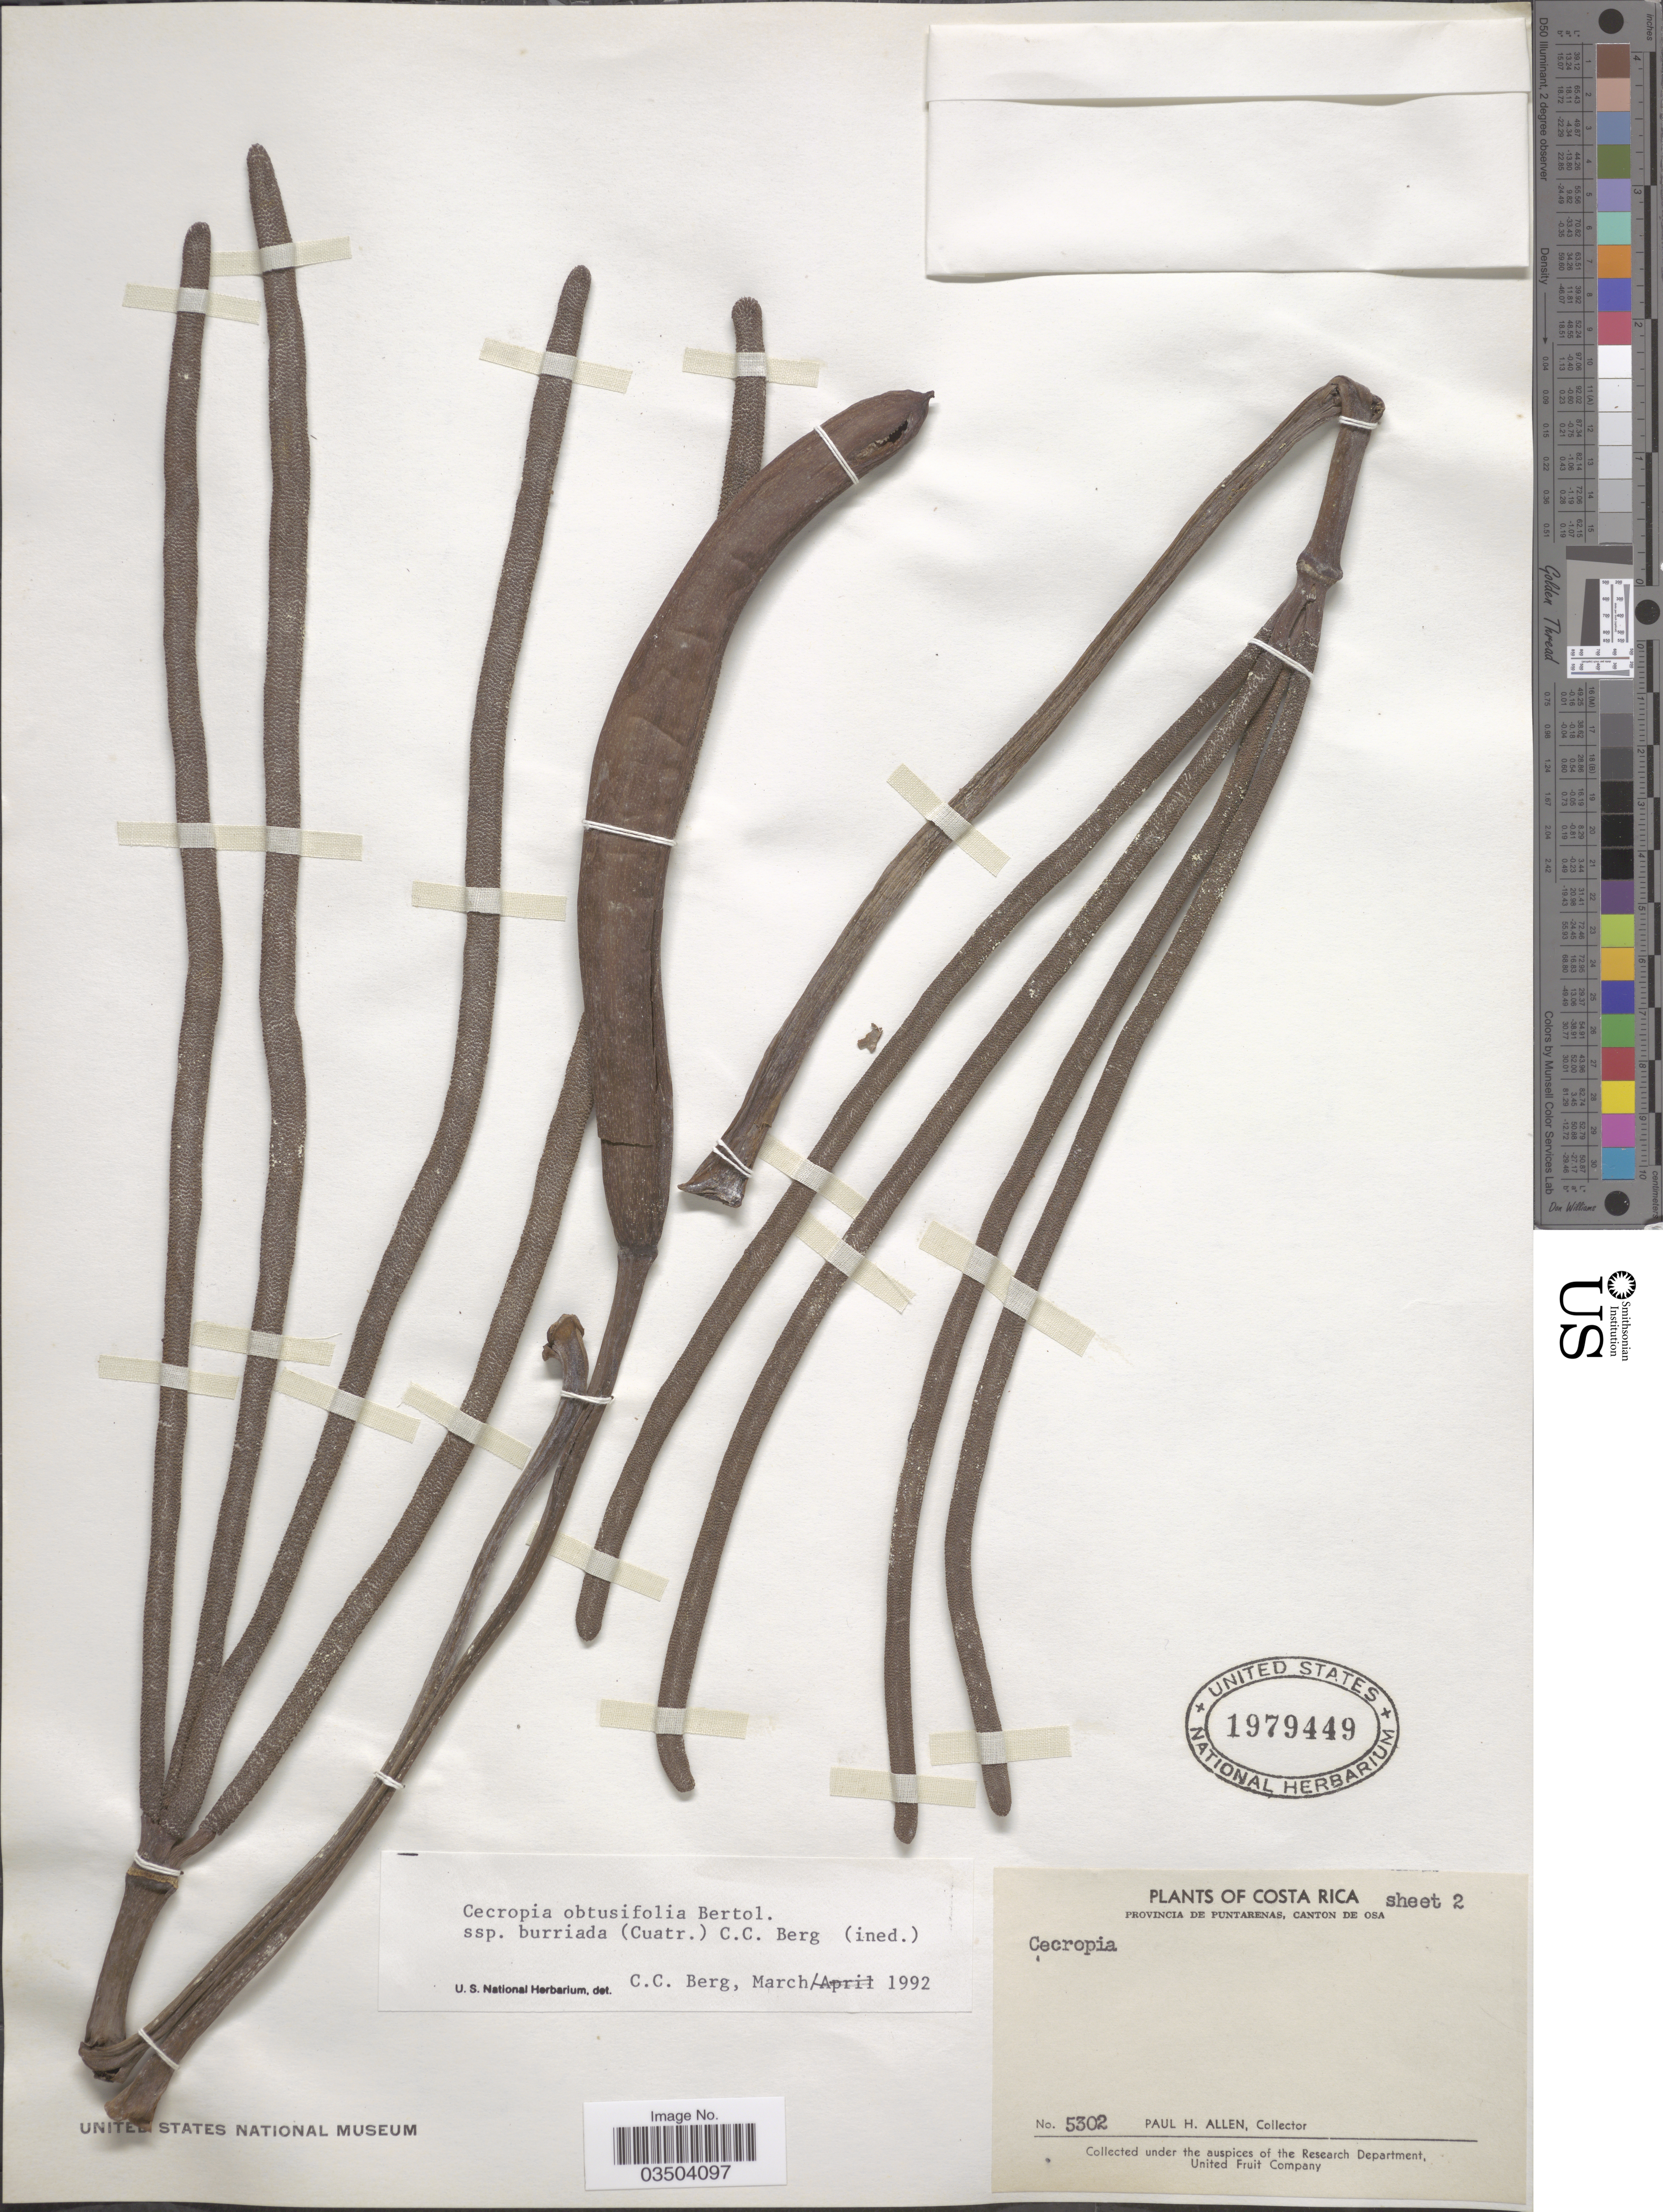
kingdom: Plantae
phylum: Tracheophyta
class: Magnoliopsida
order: Rosales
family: Urticaceae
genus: Cecropia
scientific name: Cecropia obtusifolia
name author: Bertol.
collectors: P. H. Allen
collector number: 5302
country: Costa Rica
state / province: Puntarenas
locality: Canton de Osa.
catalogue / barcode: US 1979449